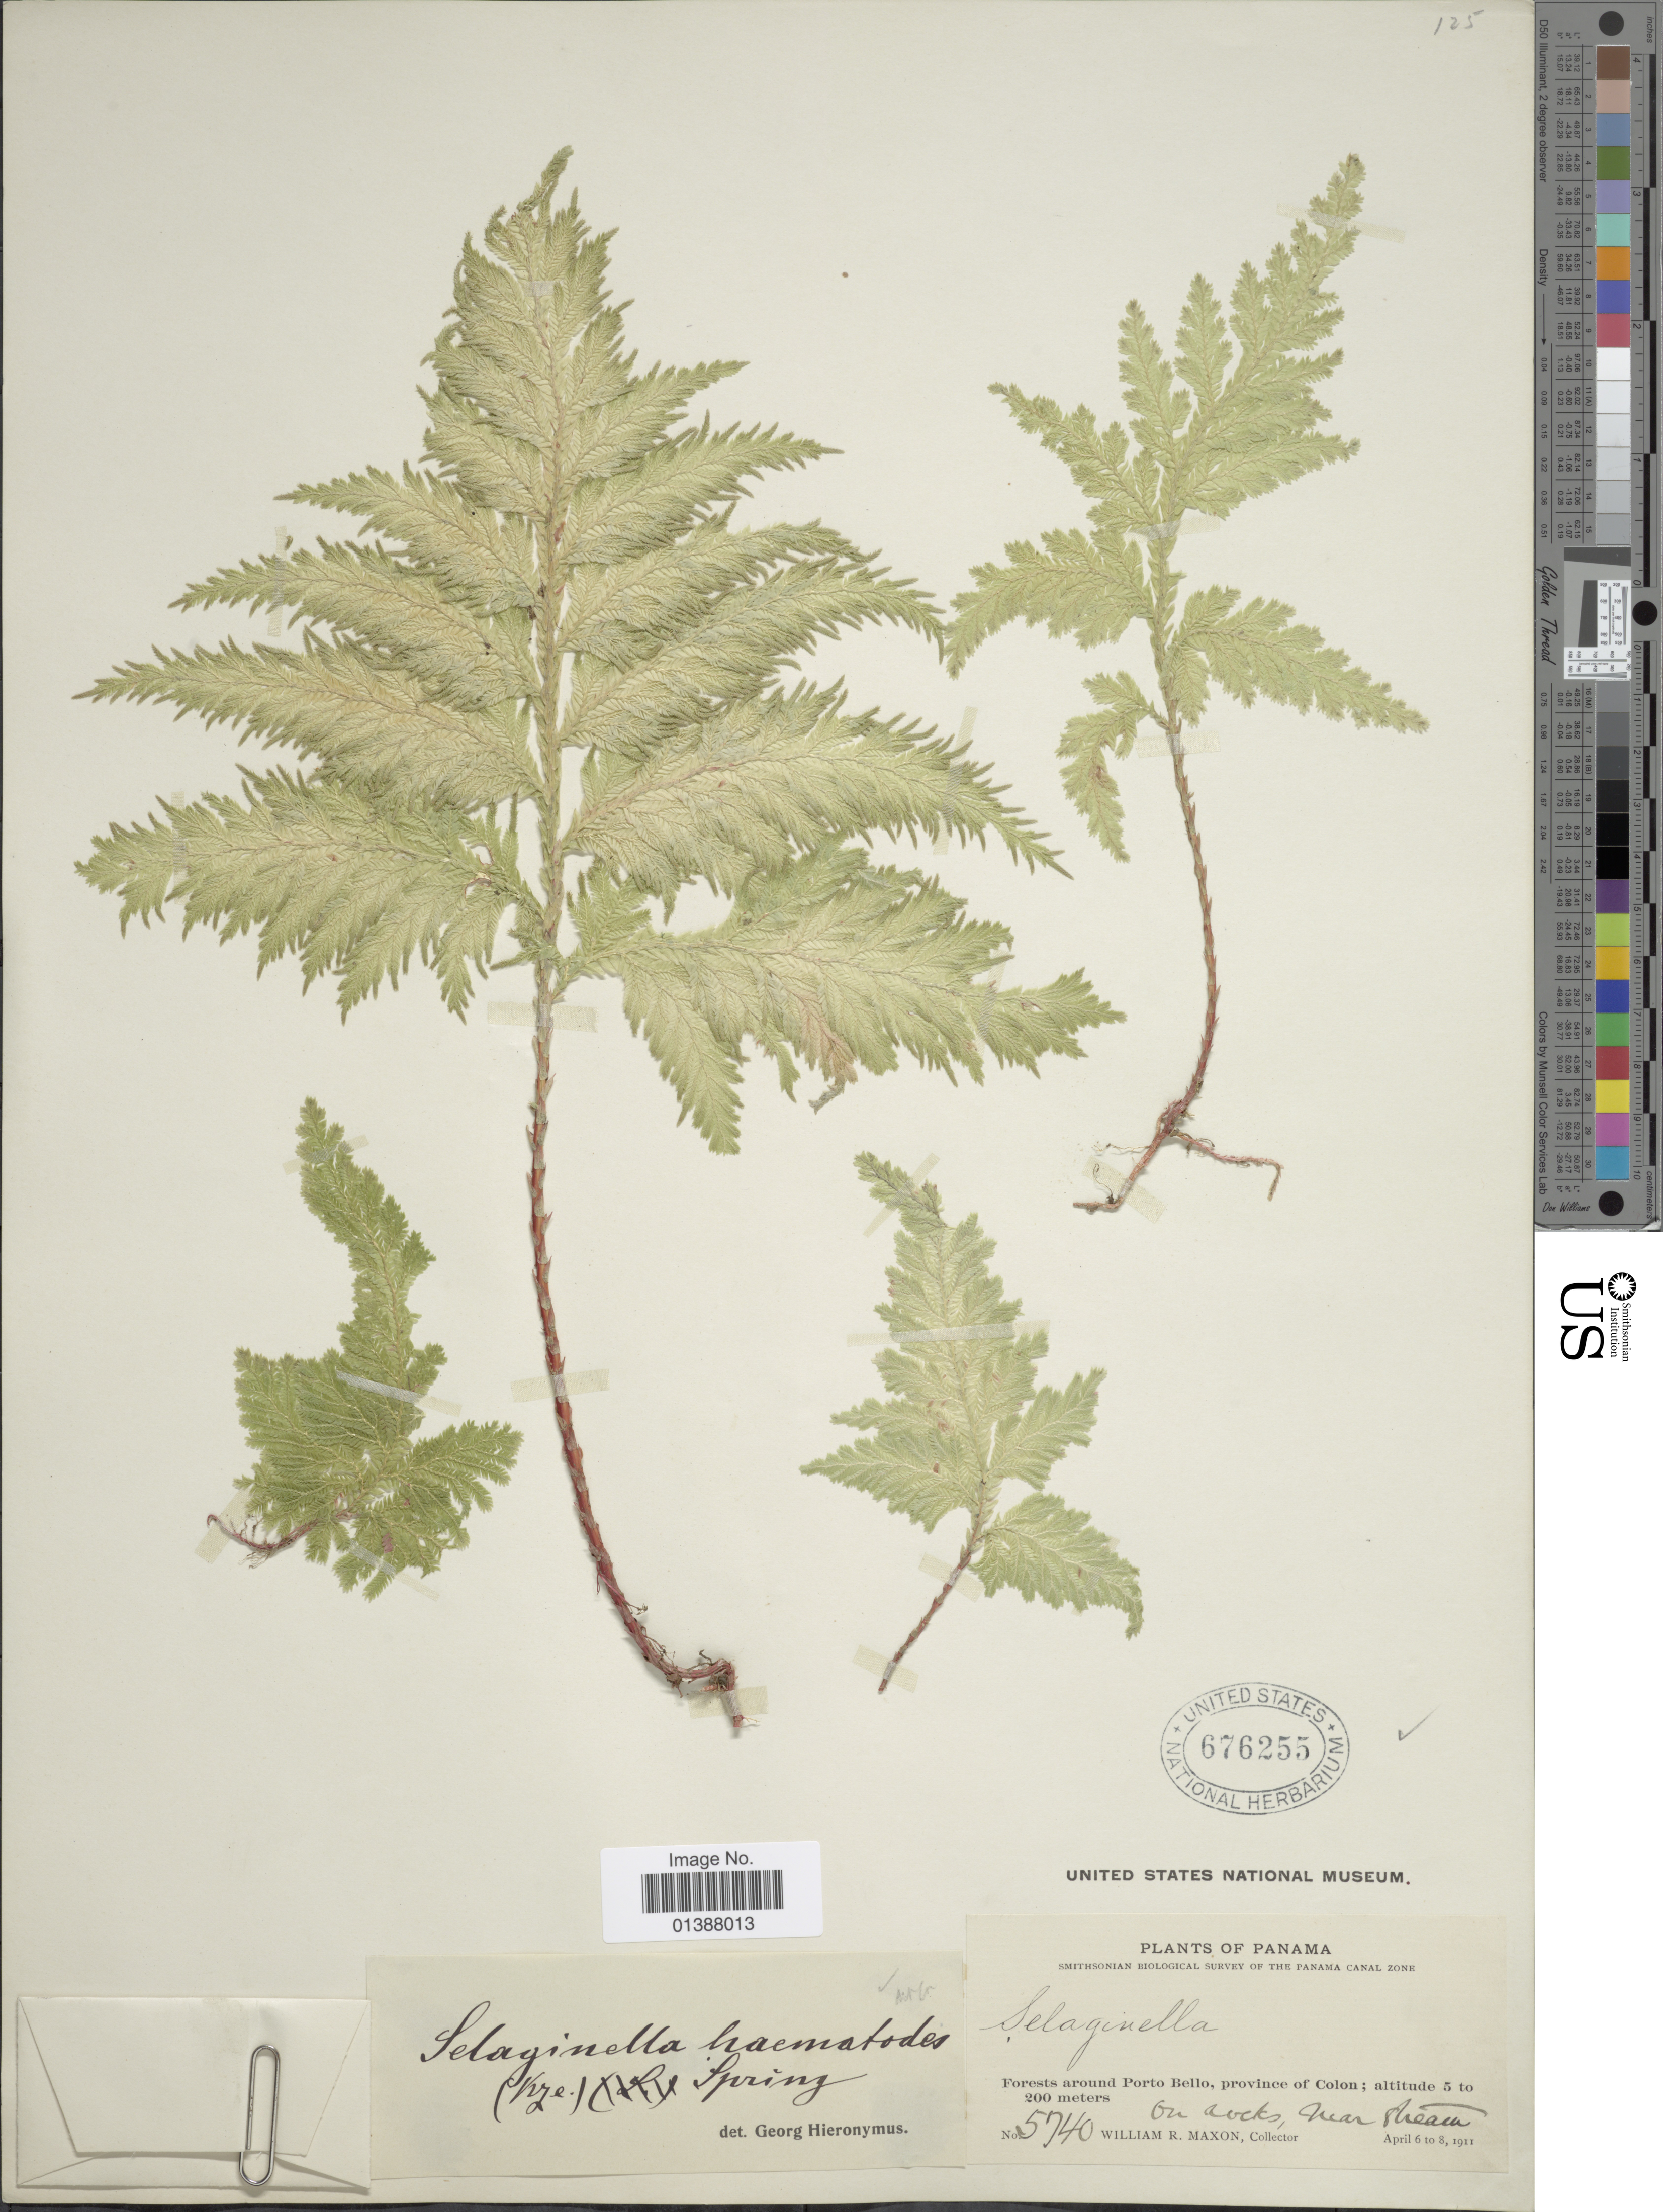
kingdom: Plantae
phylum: Tracheophyta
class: Lycopodiopsida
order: Selaginellales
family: Selaginellaceae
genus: Selaginella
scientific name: Selaginella haematodes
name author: (Kunze) Spring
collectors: W. R. Maxon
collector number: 5740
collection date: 1911-04-06/1911-04-08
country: Panama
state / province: Colón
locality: Forest around Porto Bello, province of Colon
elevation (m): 5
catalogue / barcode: US 676255